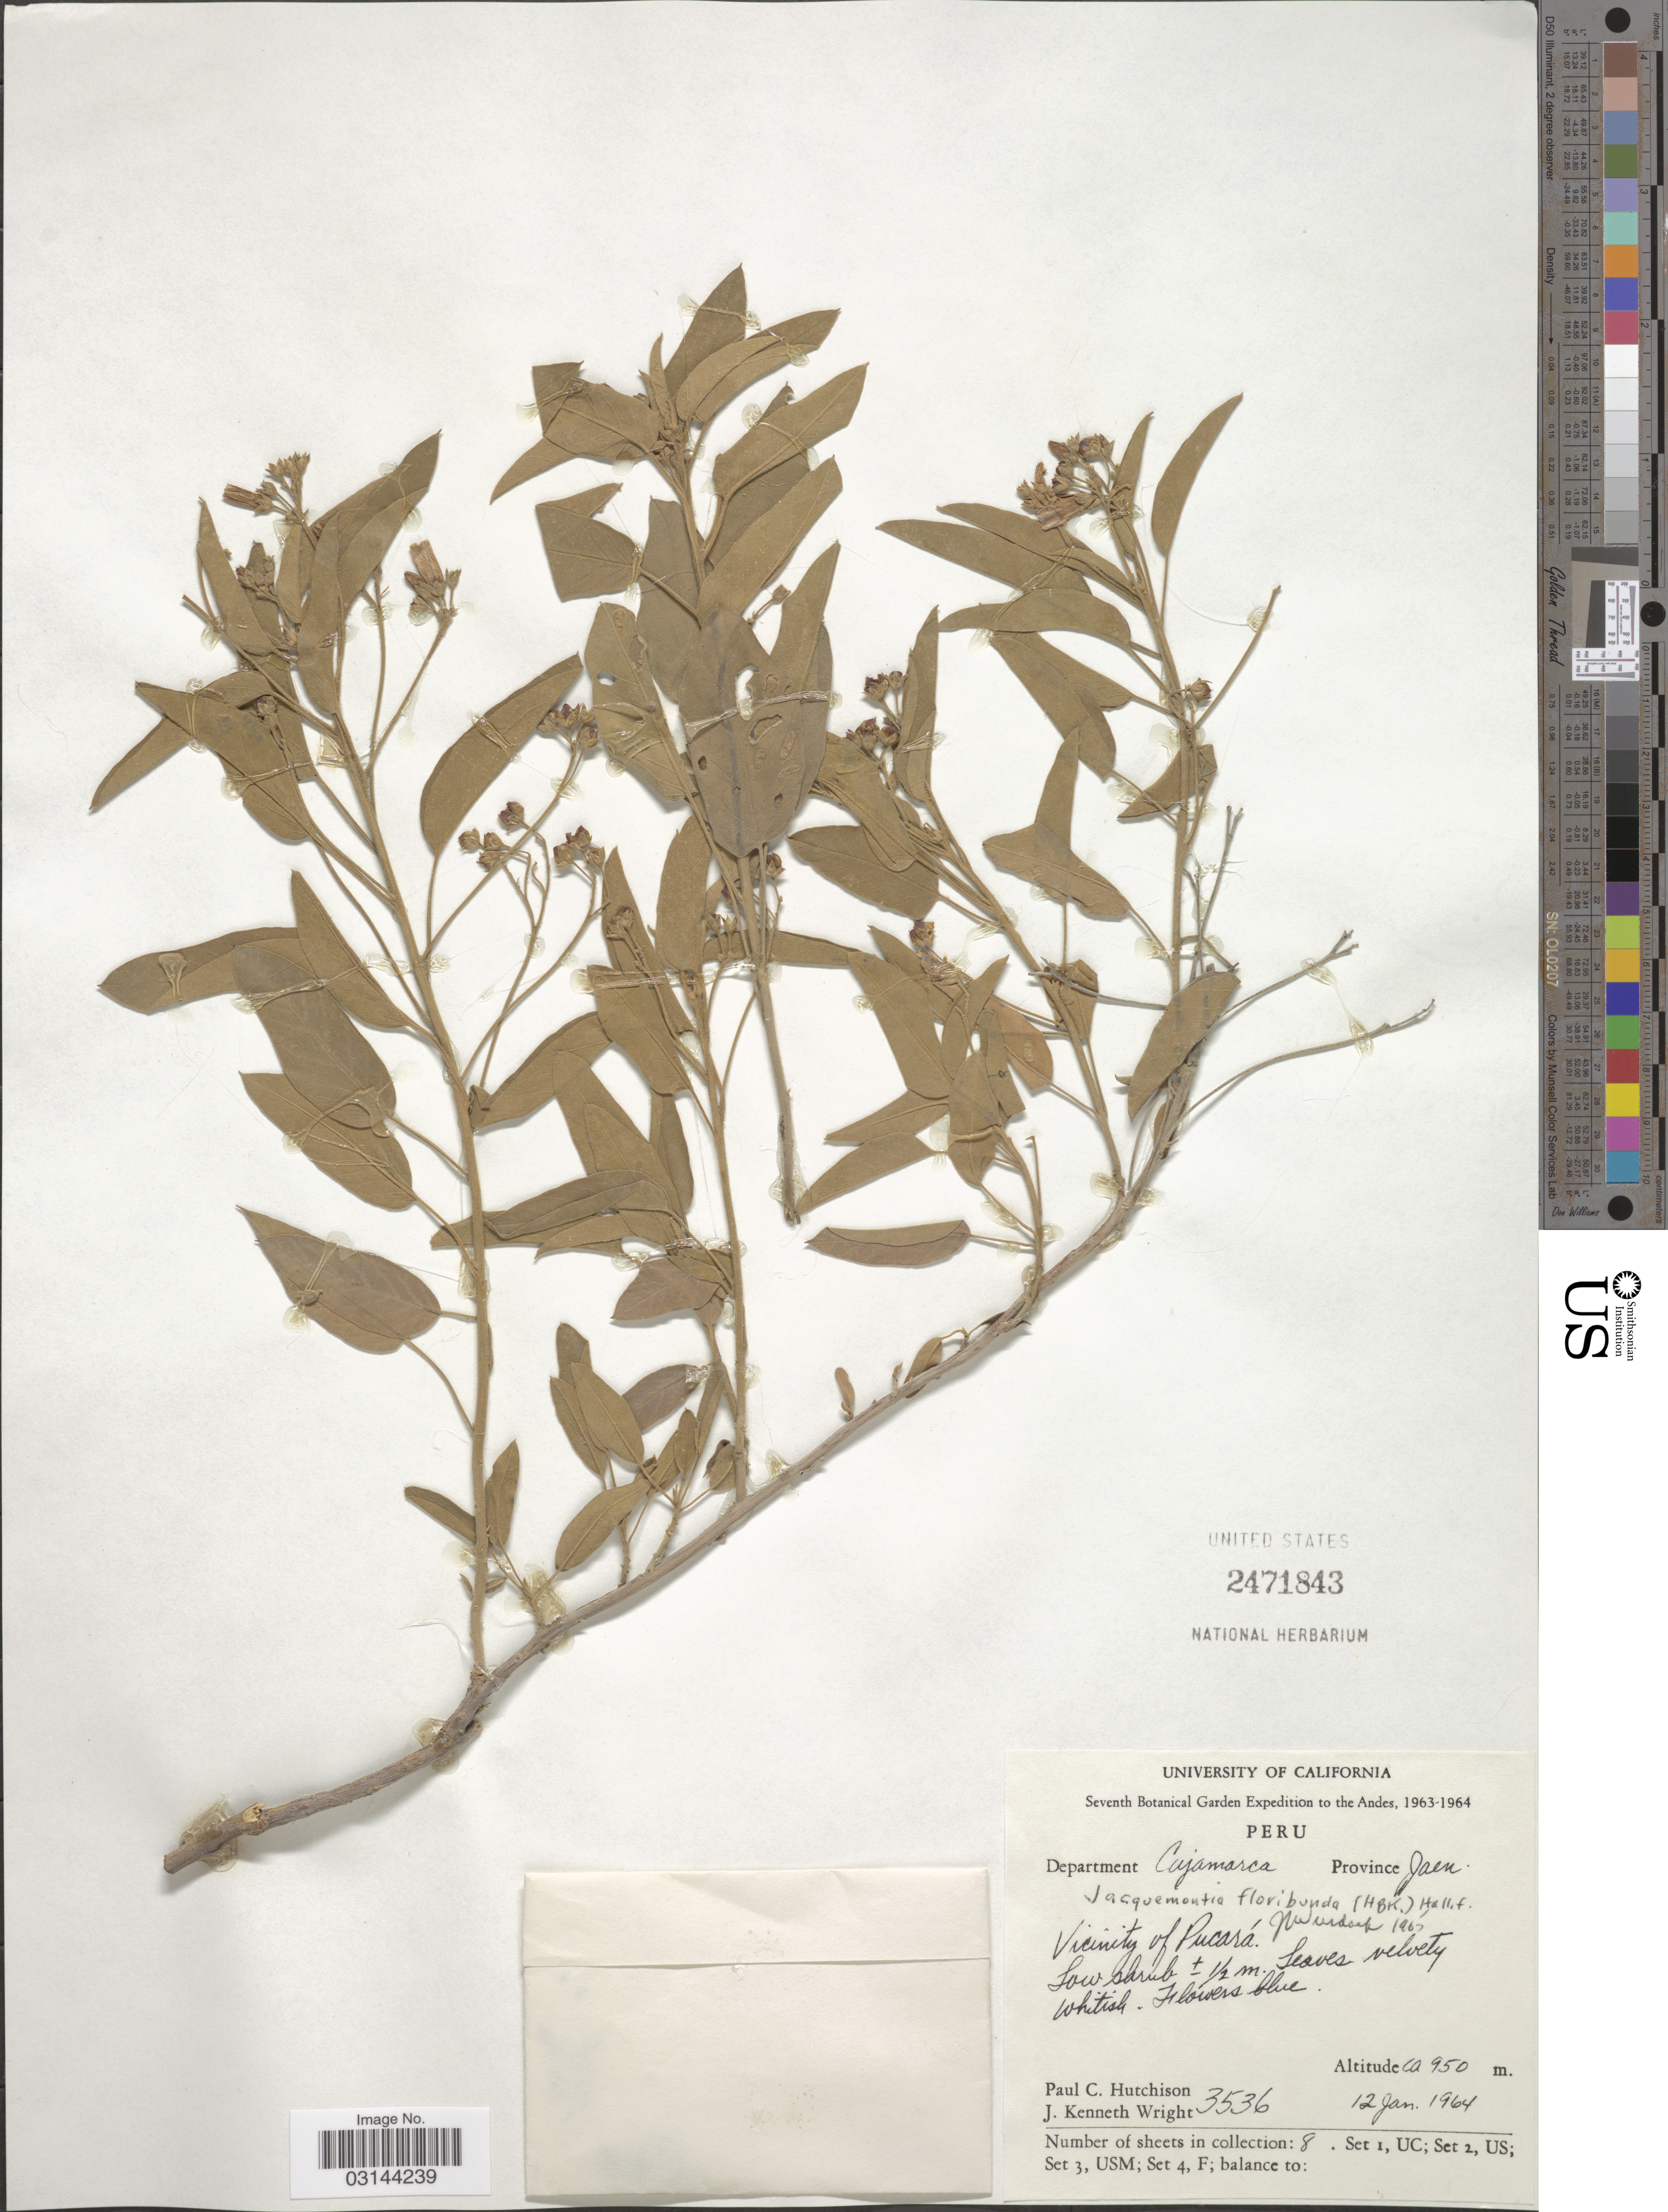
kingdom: Plantae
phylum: Tracheophyta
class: Magnoliopsida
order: Solanales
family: Convolvulaceae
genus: Jacquemontia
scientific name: Jacquemontia floribunda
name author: (Kunth) Hallier f.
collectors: P. C. Hutchison & J. K. Wright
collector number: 3536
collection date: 1964-01-12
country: Peru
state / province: Cajamarca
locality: Andes, Department Cajamarca, Province Jaen. Vicinity of Pucará.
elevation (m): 950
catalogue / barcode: US 2471843